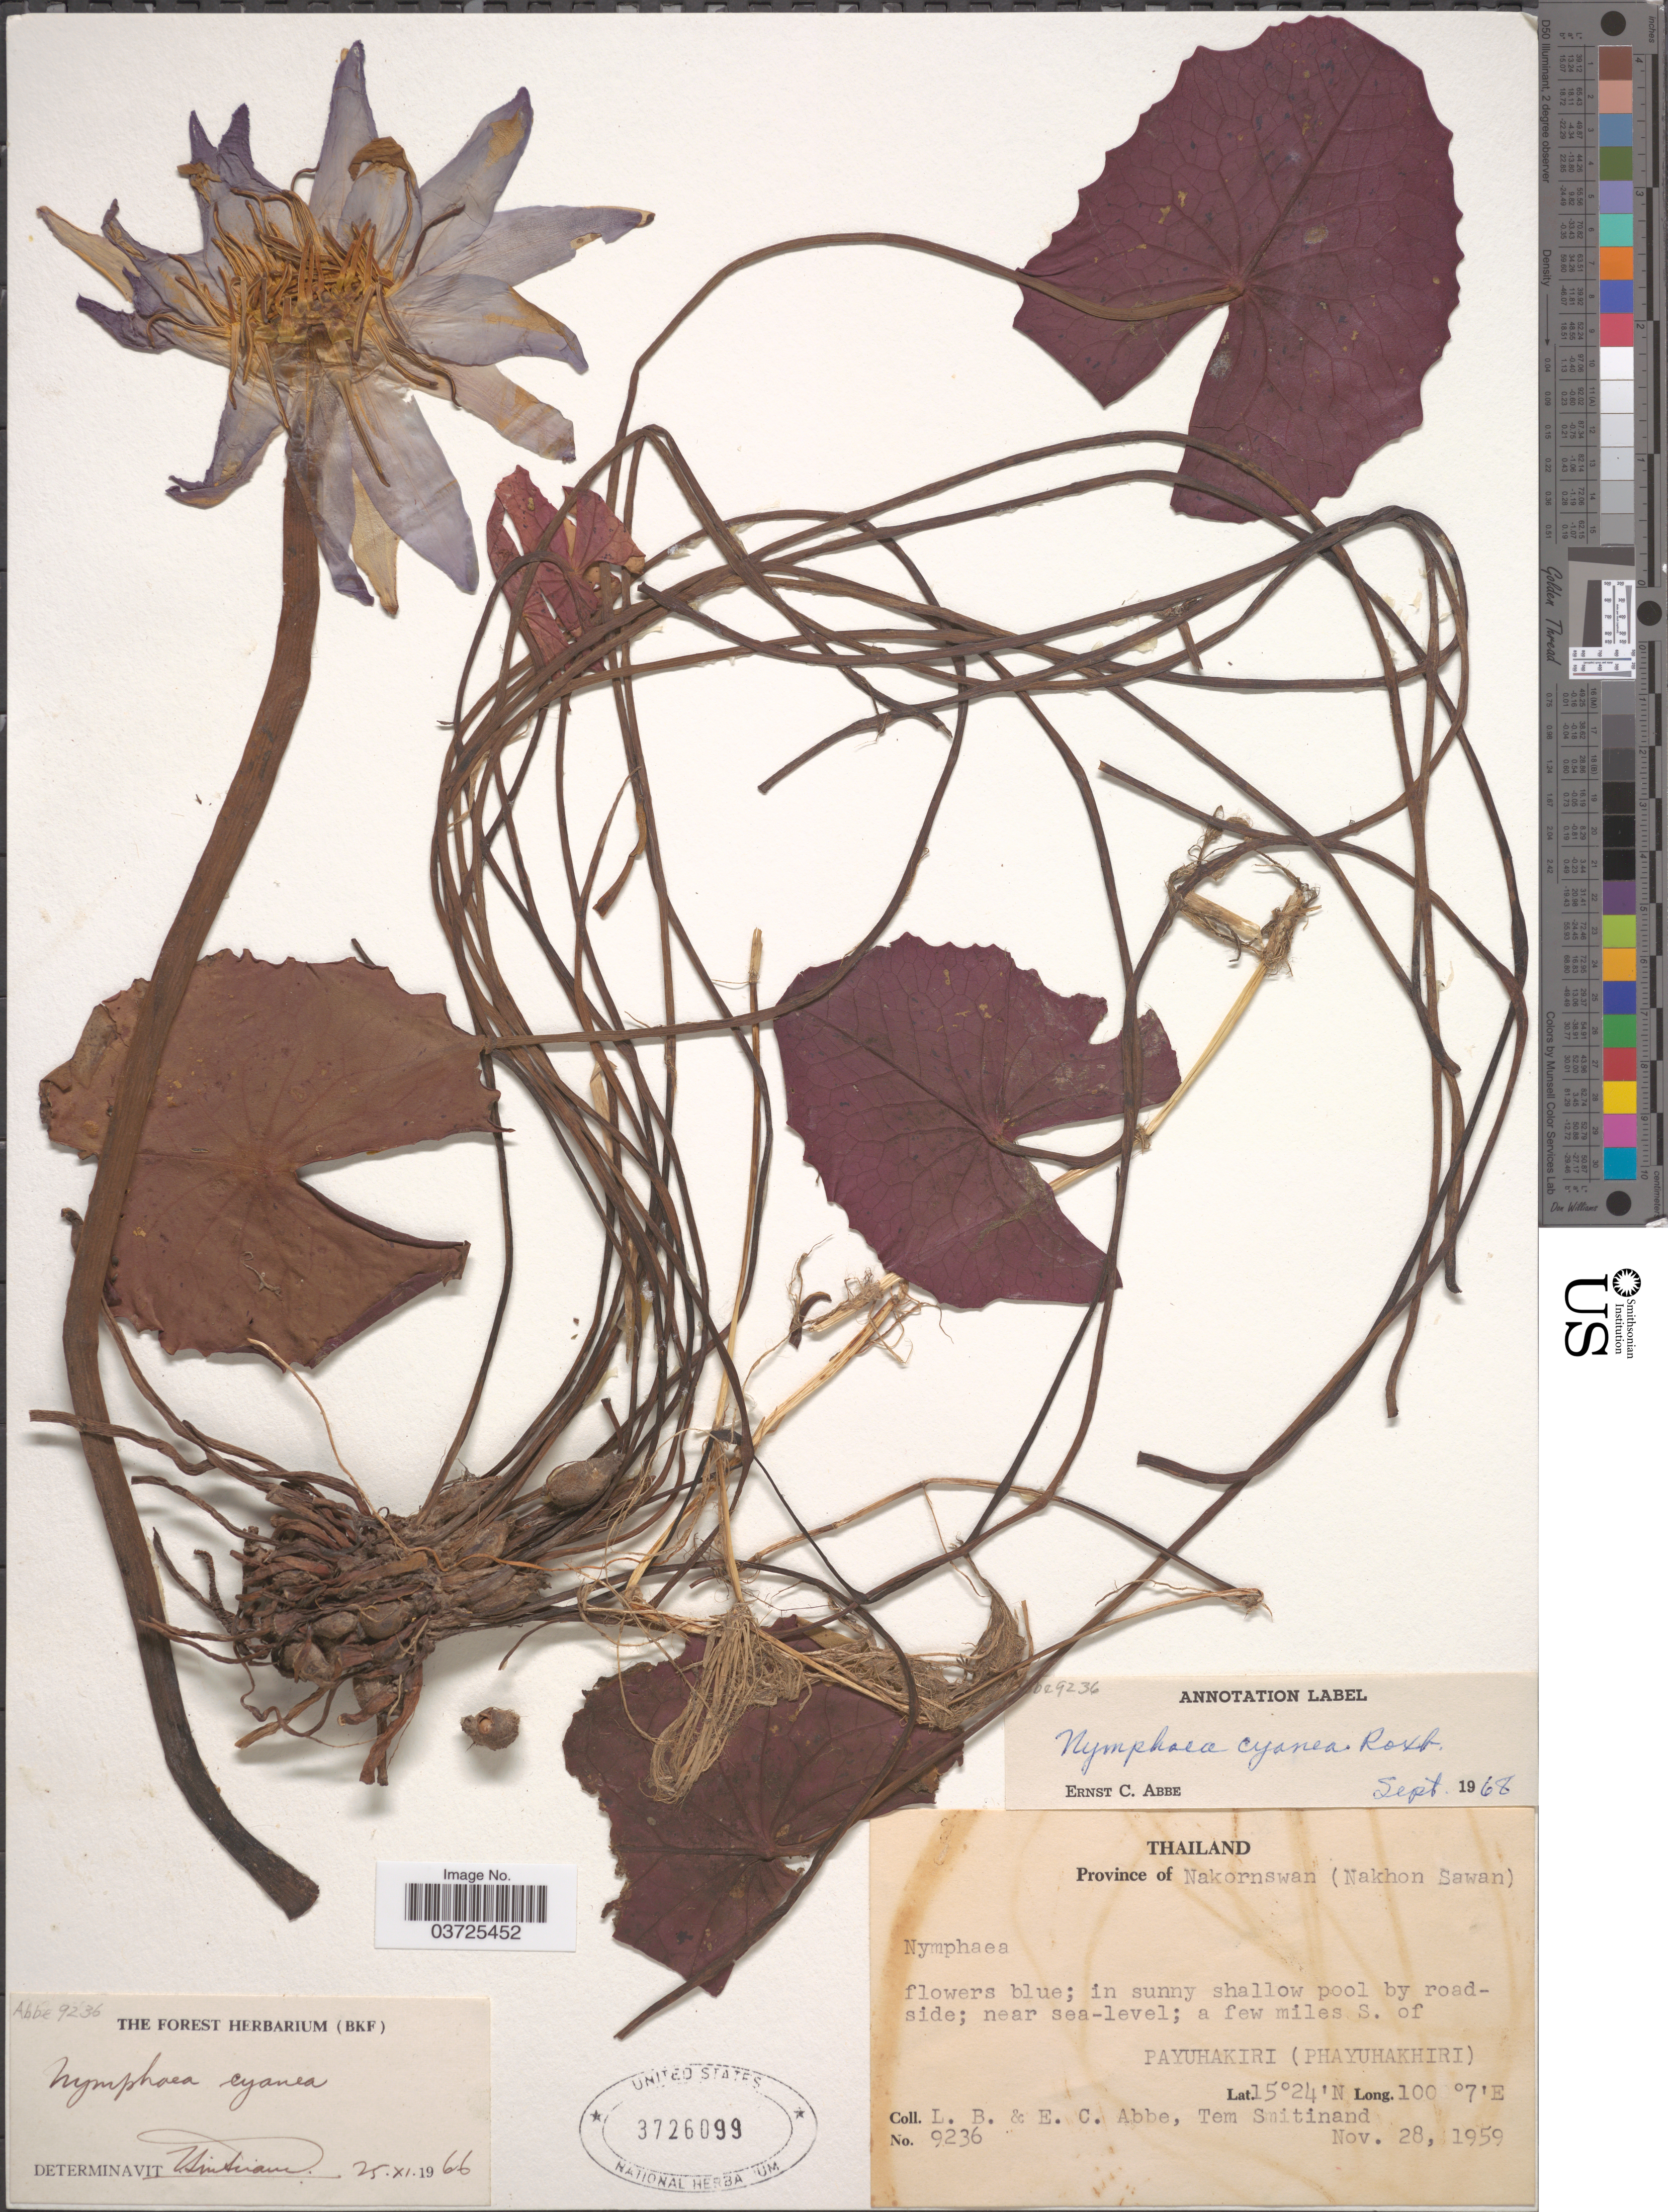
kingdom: Plantae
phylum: Tracheophyta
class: Magnoliopsida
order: Nymphaeales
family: Nymphaeaceae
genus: Nymphaea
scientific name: Nymphaea cyanea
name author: Roxb. ex G. Don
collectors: L. B. Abbe, E. C. Abbe & T. Smitinand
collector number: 9236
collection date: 1959-11-28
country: Thailand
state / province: Nakhon Sawan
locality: Province of Nakornswan. A few miles S. of Payuhakiri (Phayuhakhiri).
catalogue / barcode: US 3726099